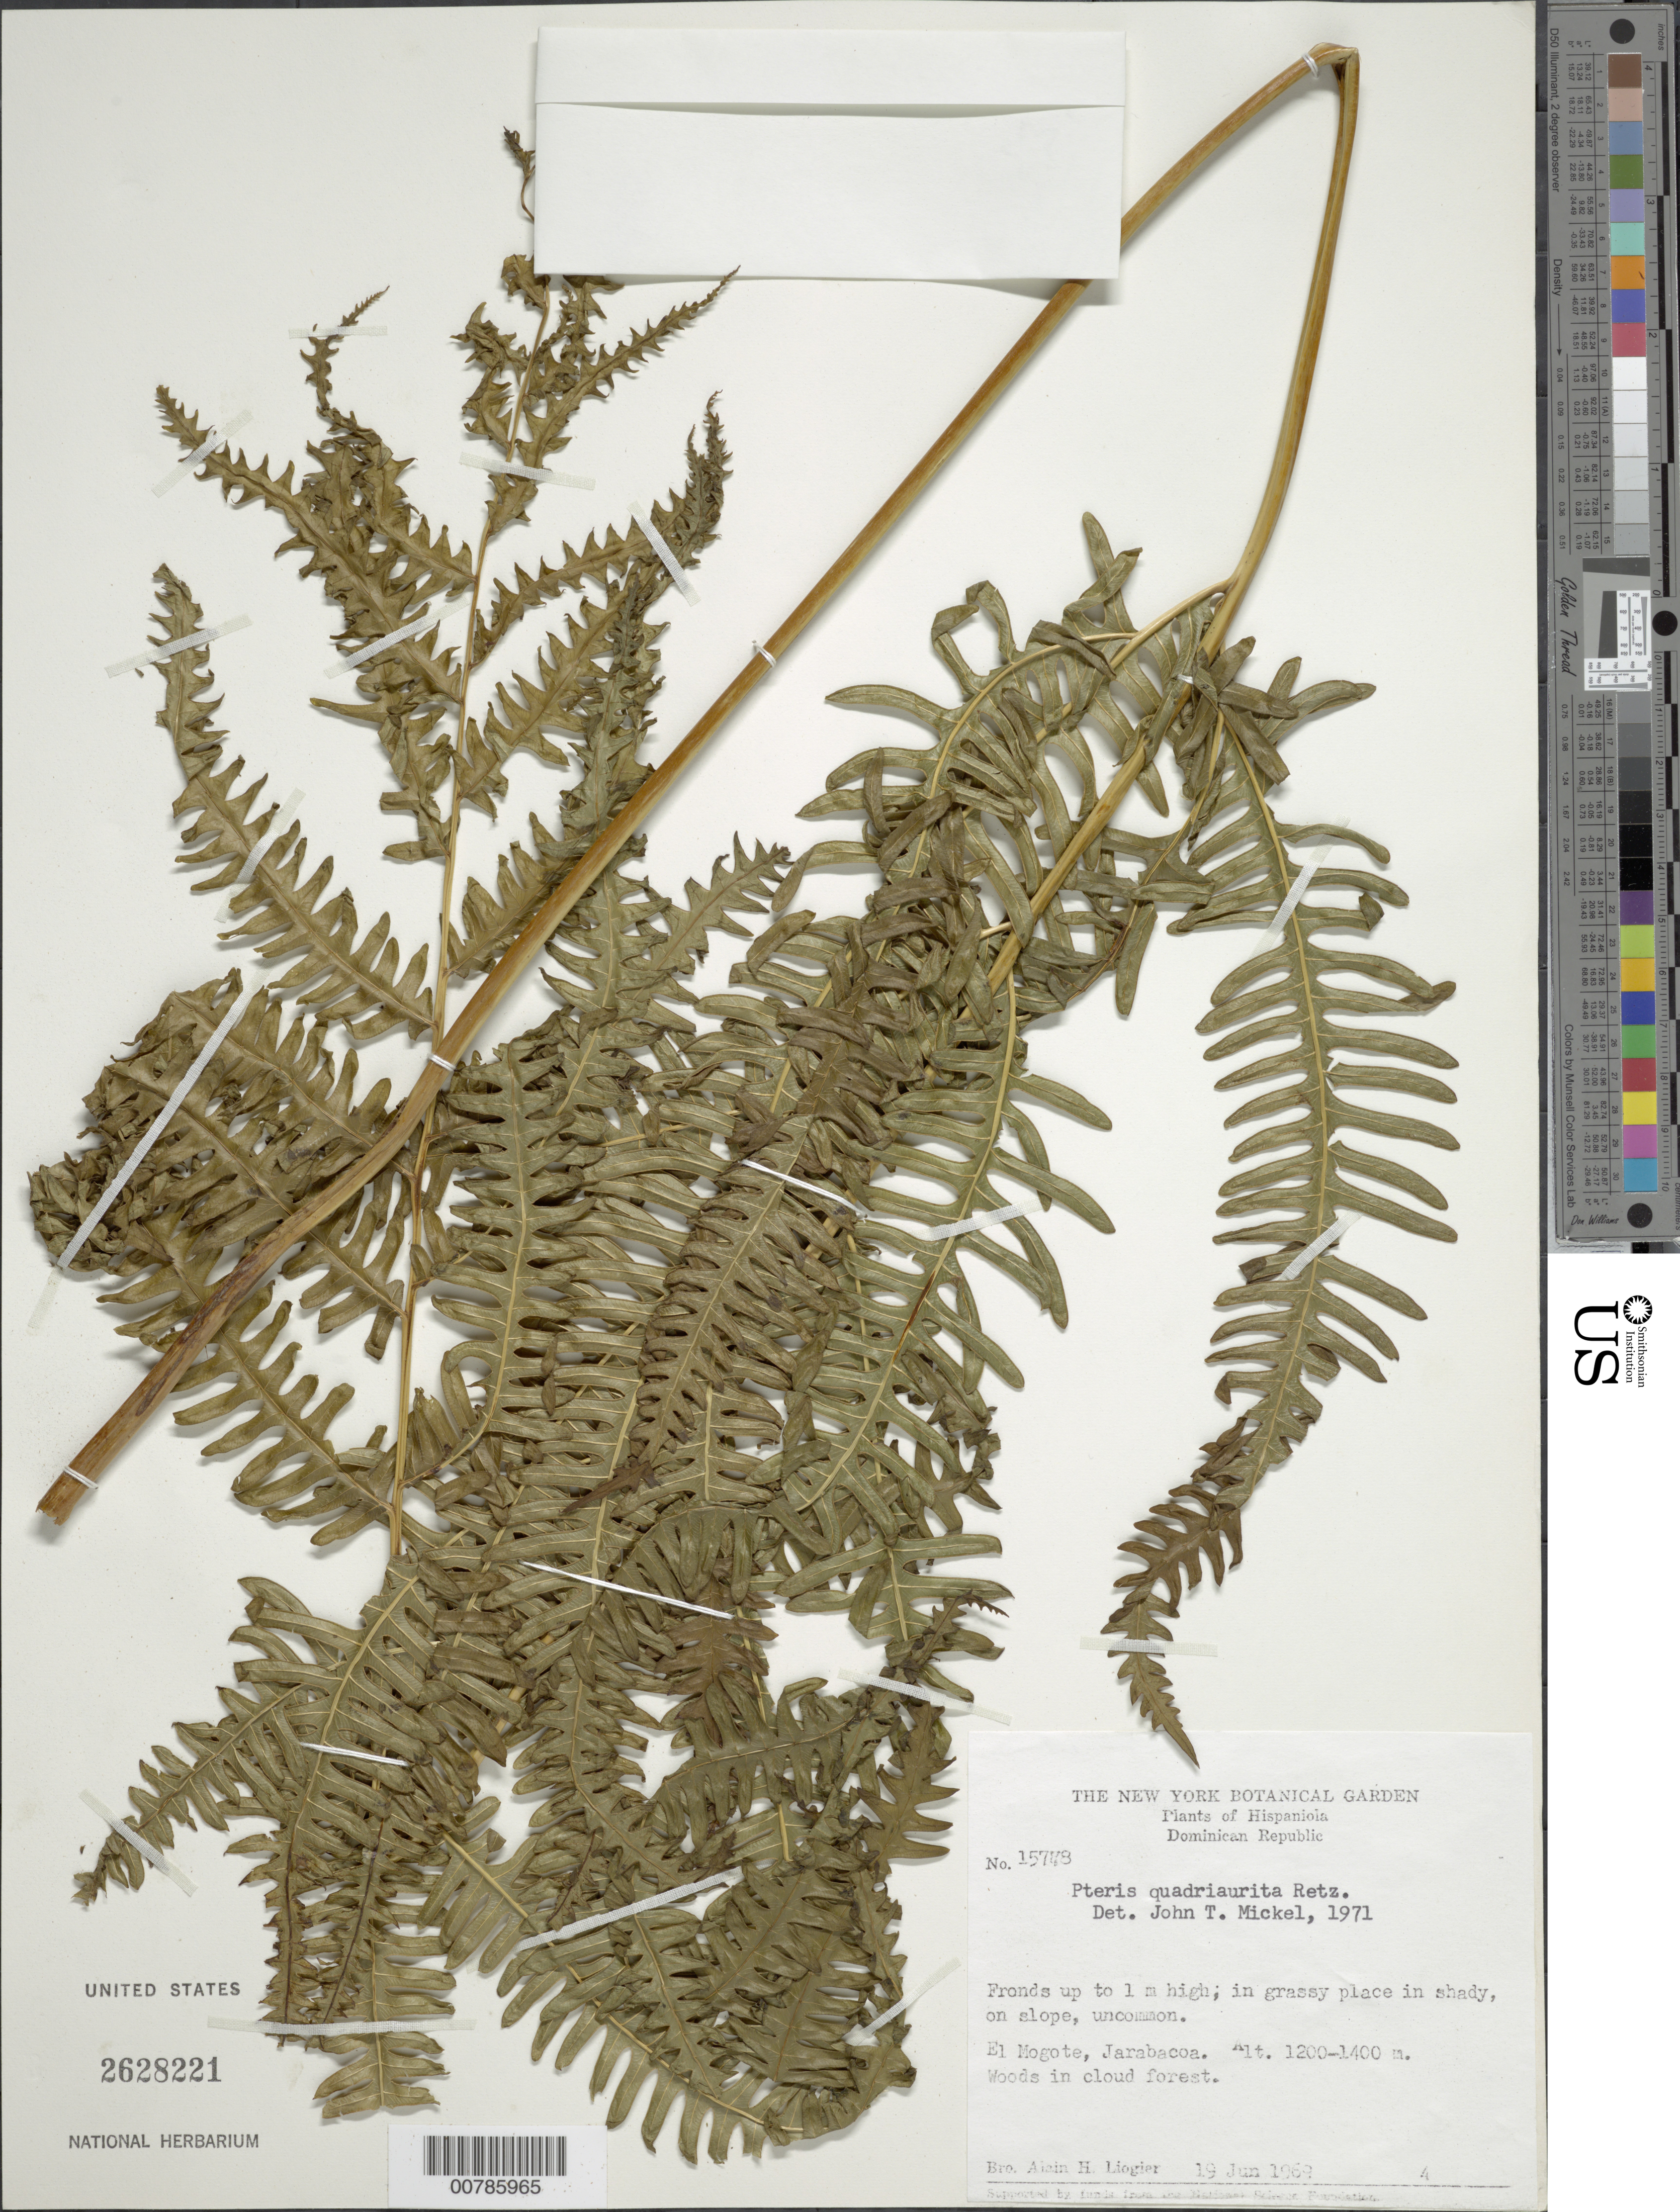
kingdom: Plantae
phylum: Tracheophyta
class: Polypodiopsida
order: Polypodiales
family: Pteridaceae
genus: Pteris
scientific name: Pteris quadriaurita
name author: Retz.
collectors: A. H. Liogier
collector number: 15778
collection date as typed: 19 Jun 1969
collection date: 1969-06-19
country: Dominican Republic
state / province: La Vega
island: Hispaniola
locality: El Mogote, Jarabacoa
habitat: Woods in cloud forest, in grassy place in shade, on slope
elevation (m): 1200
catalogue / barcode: US 2628221